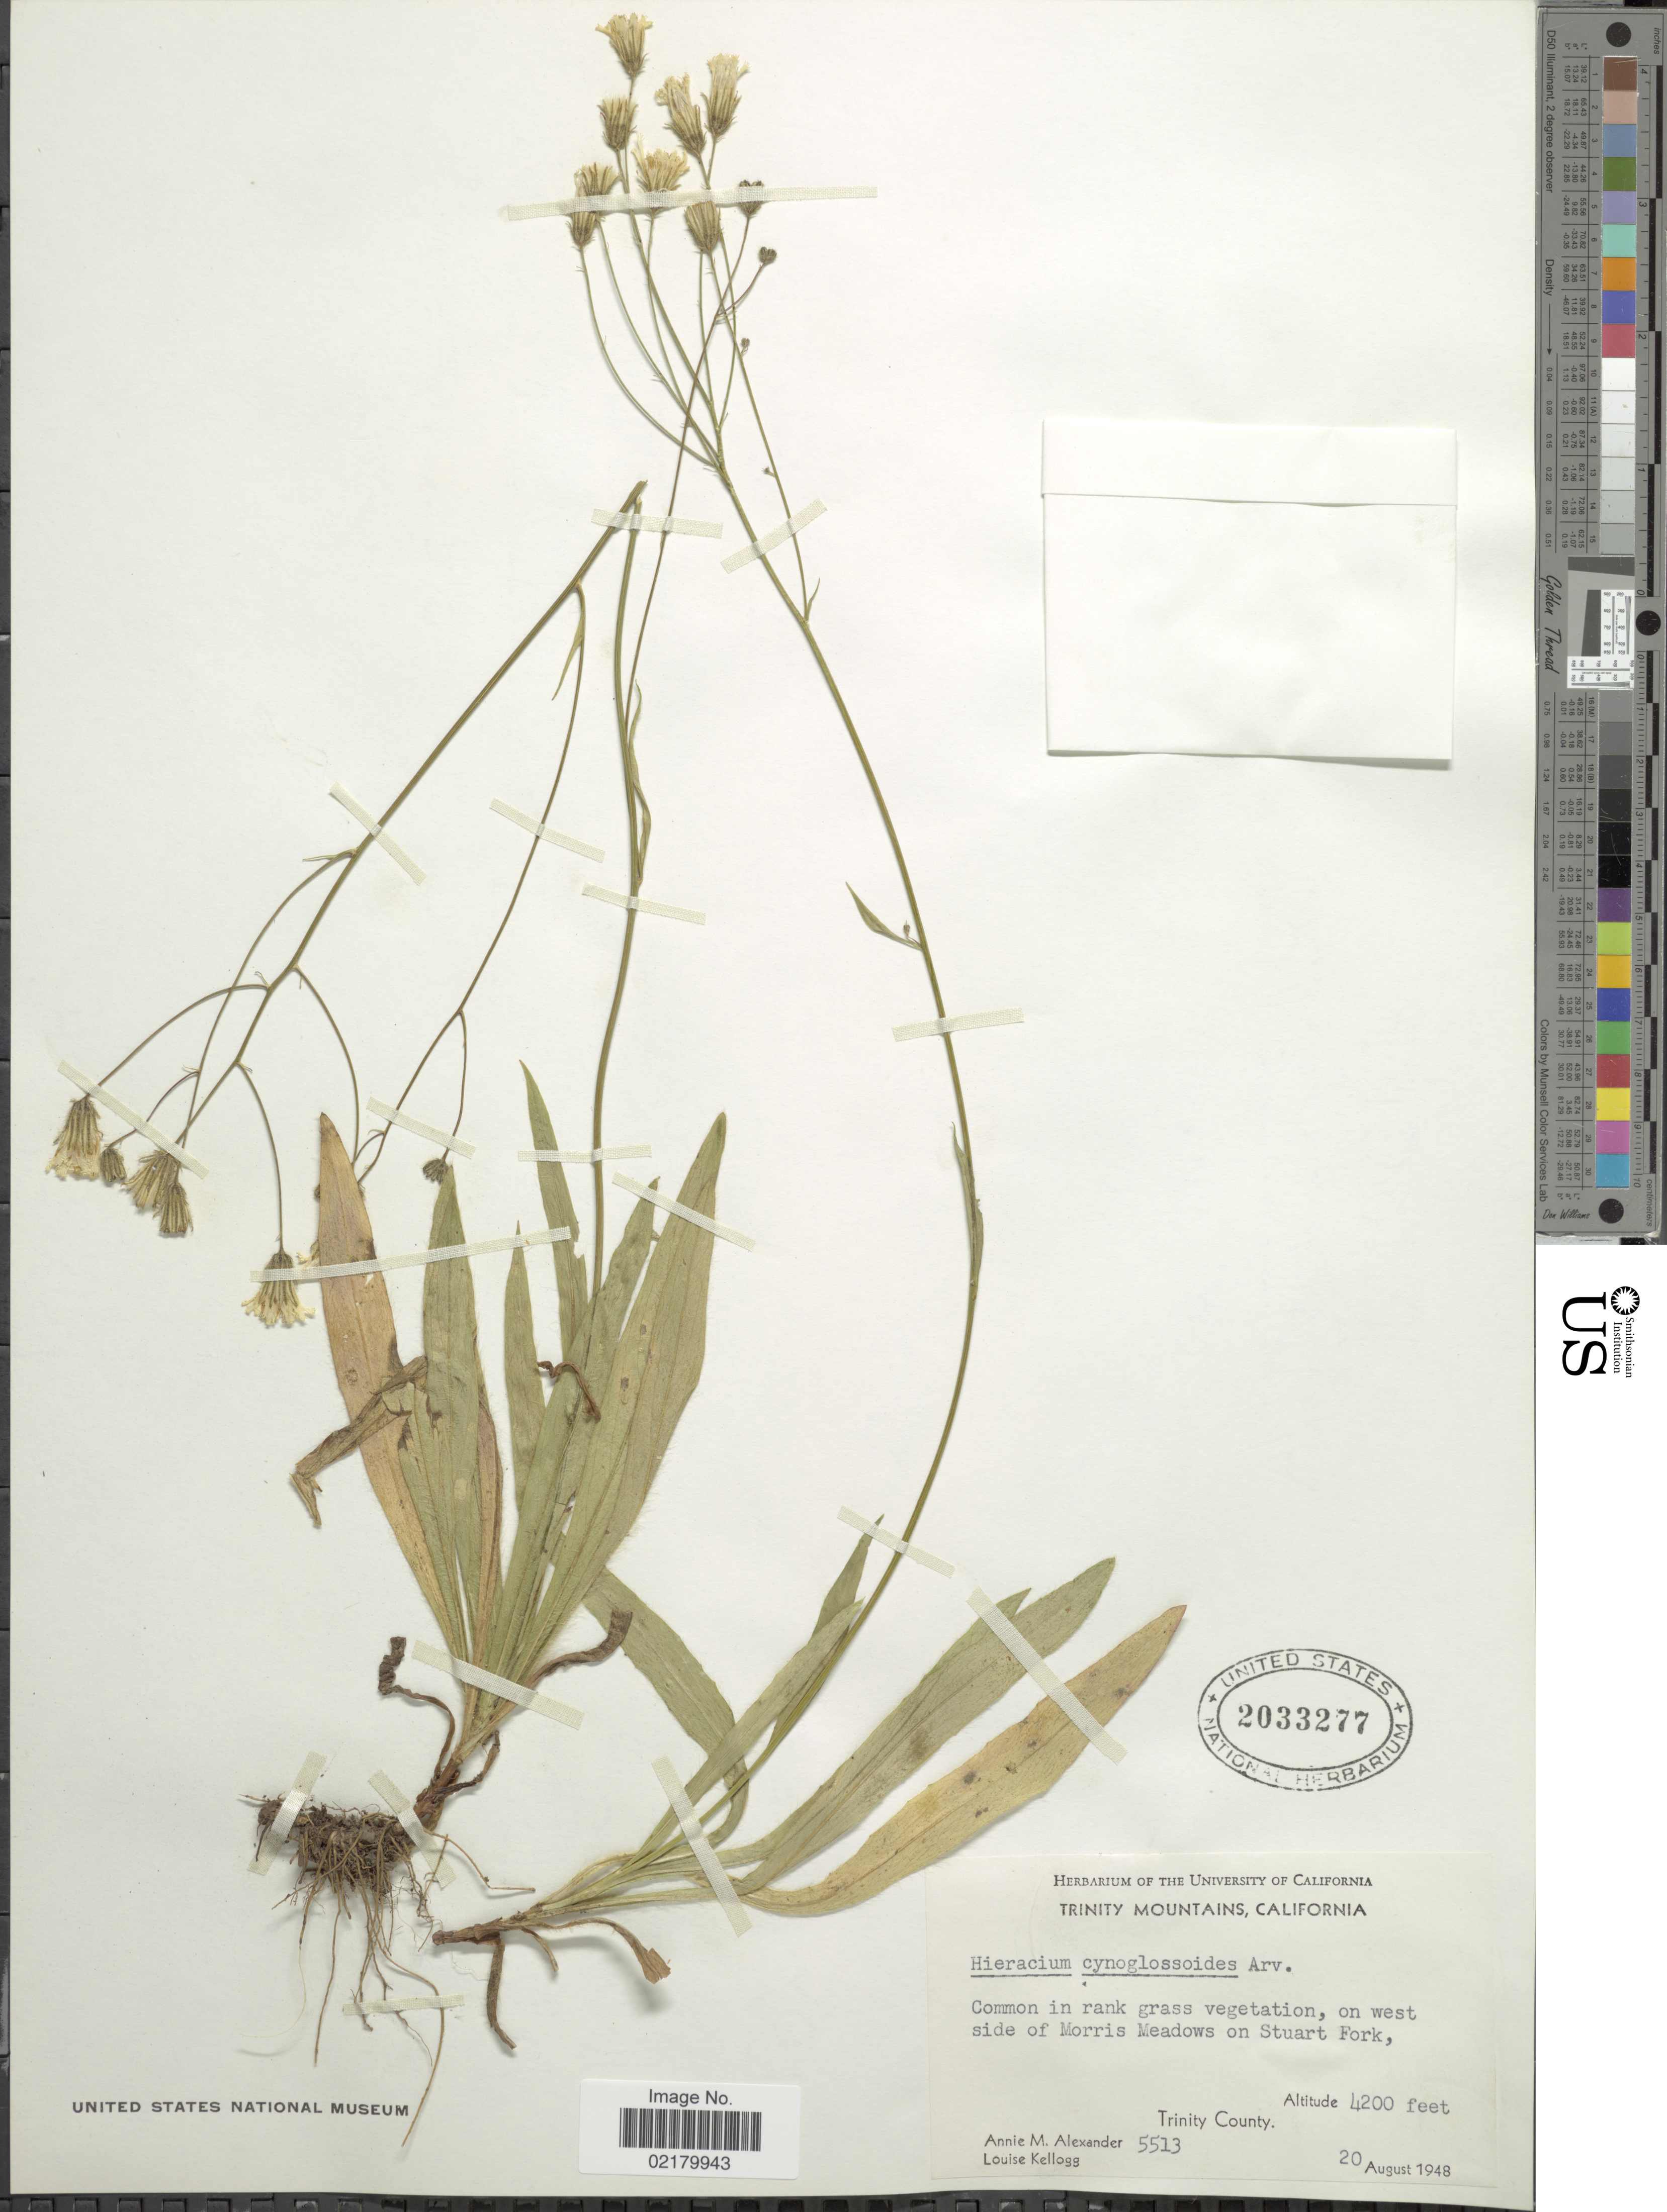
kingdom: Plantae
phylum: Tracheophyta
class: Magnoliopsida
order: Asterales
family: Asteraceae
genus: Hieracium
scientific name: Hieracium scouleri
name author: Hook.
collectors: A. M. Alexander & L. Kellogg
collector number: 5513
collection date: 1948-08-20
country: United States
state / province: California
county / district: Trinity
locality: Trinity Mountains, Common in rank gass vegetation, on west side of Morris Meadows on Stuart Fork, Trinity County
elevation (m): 1280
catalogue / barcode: US 2033277